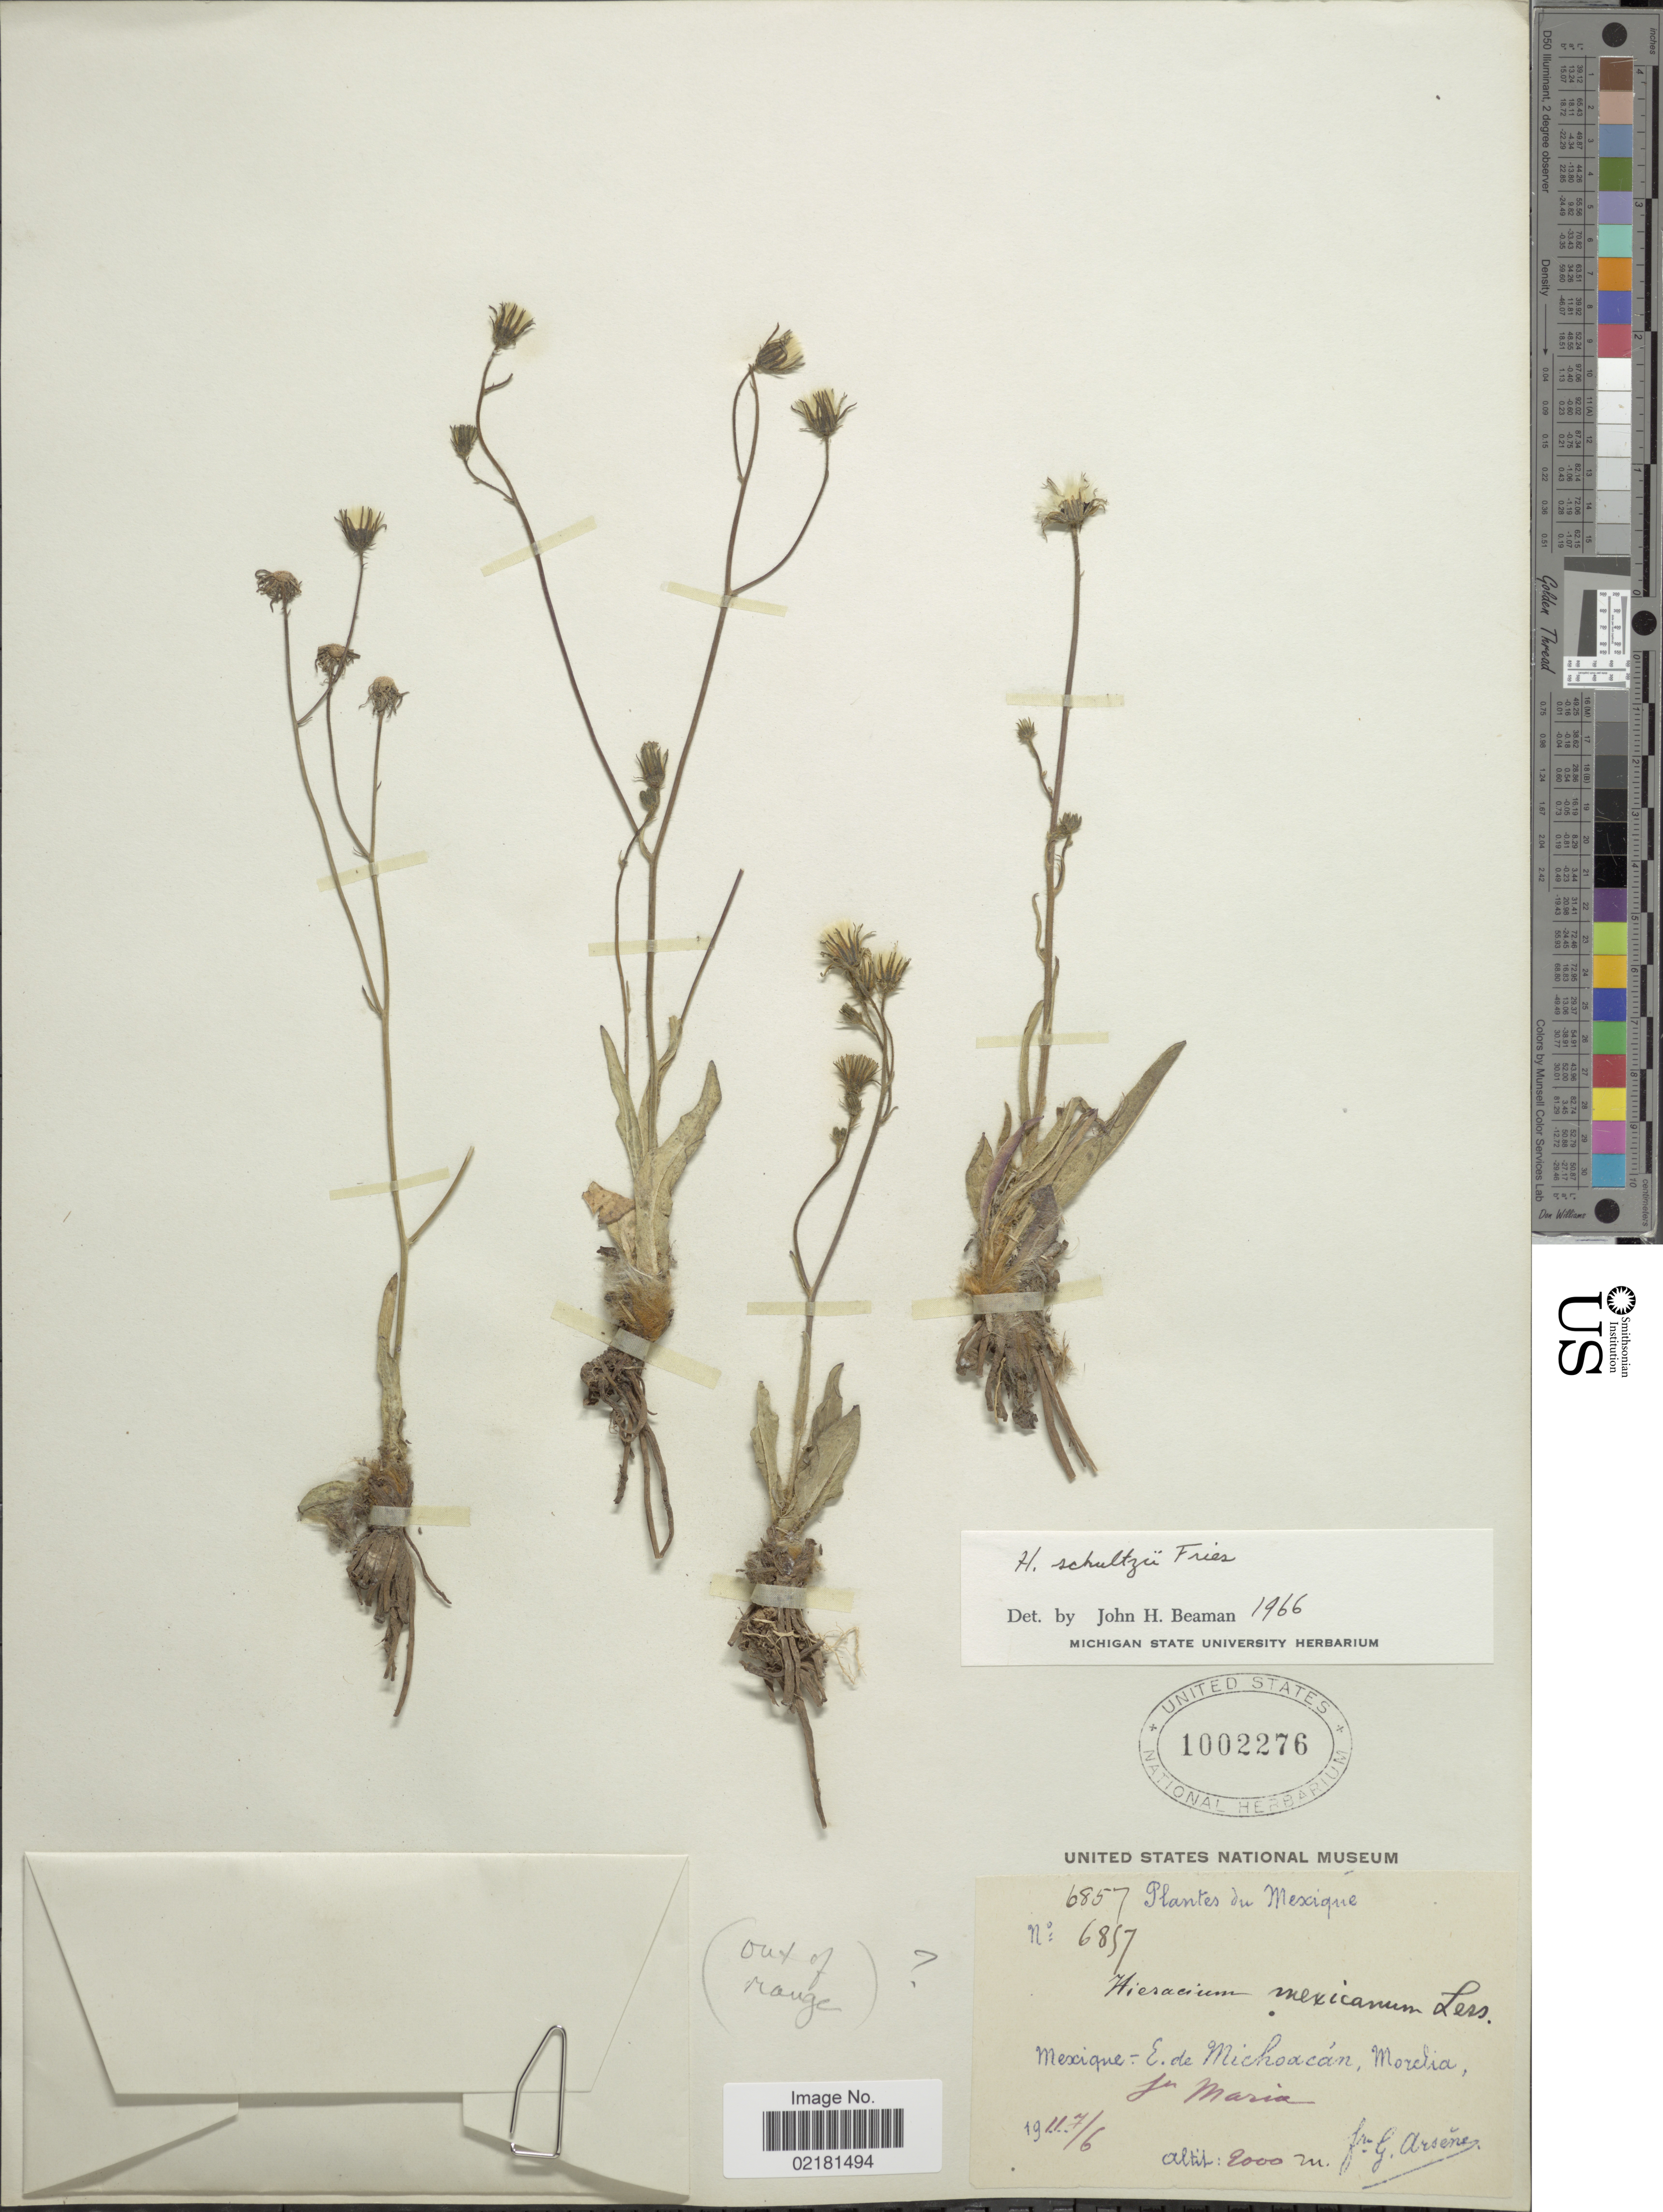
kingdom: Plantae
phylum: Tracheophyta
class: Magnoliopsida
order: Asterales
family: Asteraceae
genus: Hieracium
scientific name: Hieracium schultzii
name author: Fr.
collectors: Bro. G. Arsène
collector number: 6897*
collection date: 1911-06-07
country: Mexico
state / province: Michoacán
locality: E. de Michoacan, Morelia, St. Maria.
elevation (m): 2000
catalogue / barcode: US 1002276